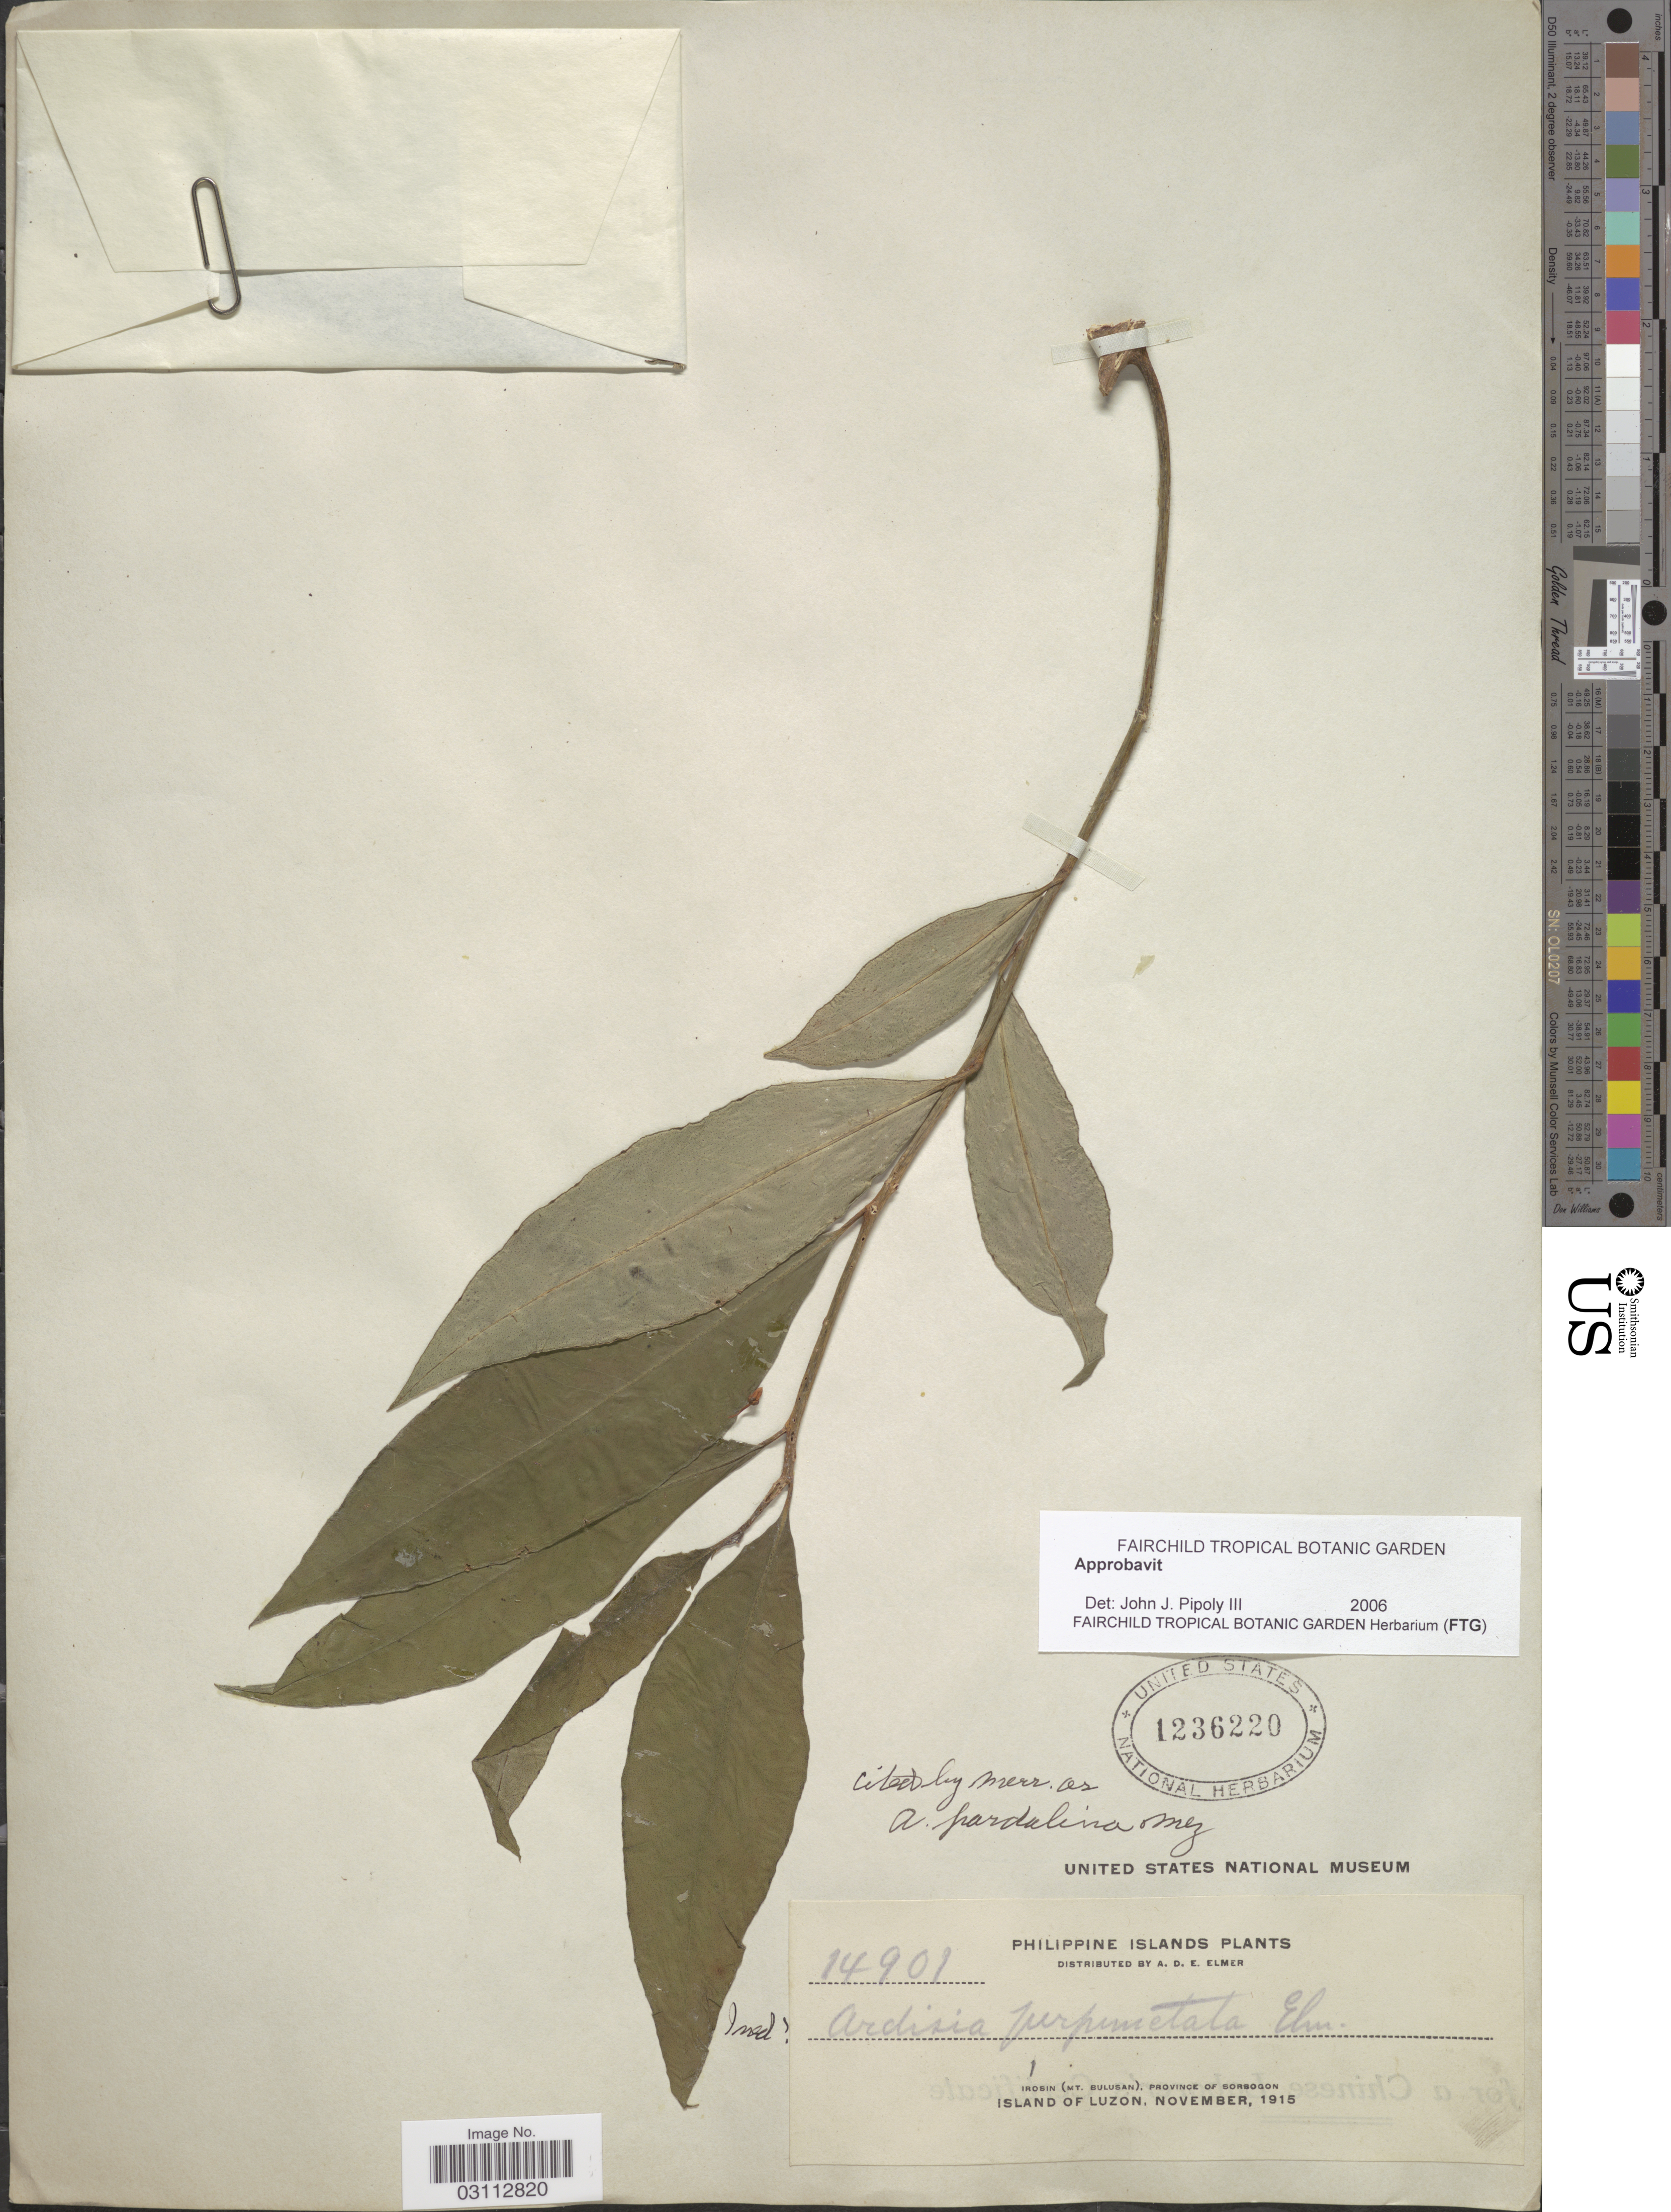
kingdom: Plantae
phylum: Tracheophyta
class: Magnoliopsida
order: Ericales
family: Primulaceae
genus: Ardisia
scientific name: Ardisia pardalina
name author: Mez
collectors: A. D. E. Elmer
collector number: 14901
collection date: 1915-11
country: Philippines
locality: Irosin (Mt. Bulusan), Province of Sorsogon. Island of Luzon.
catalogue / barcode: US 1236220